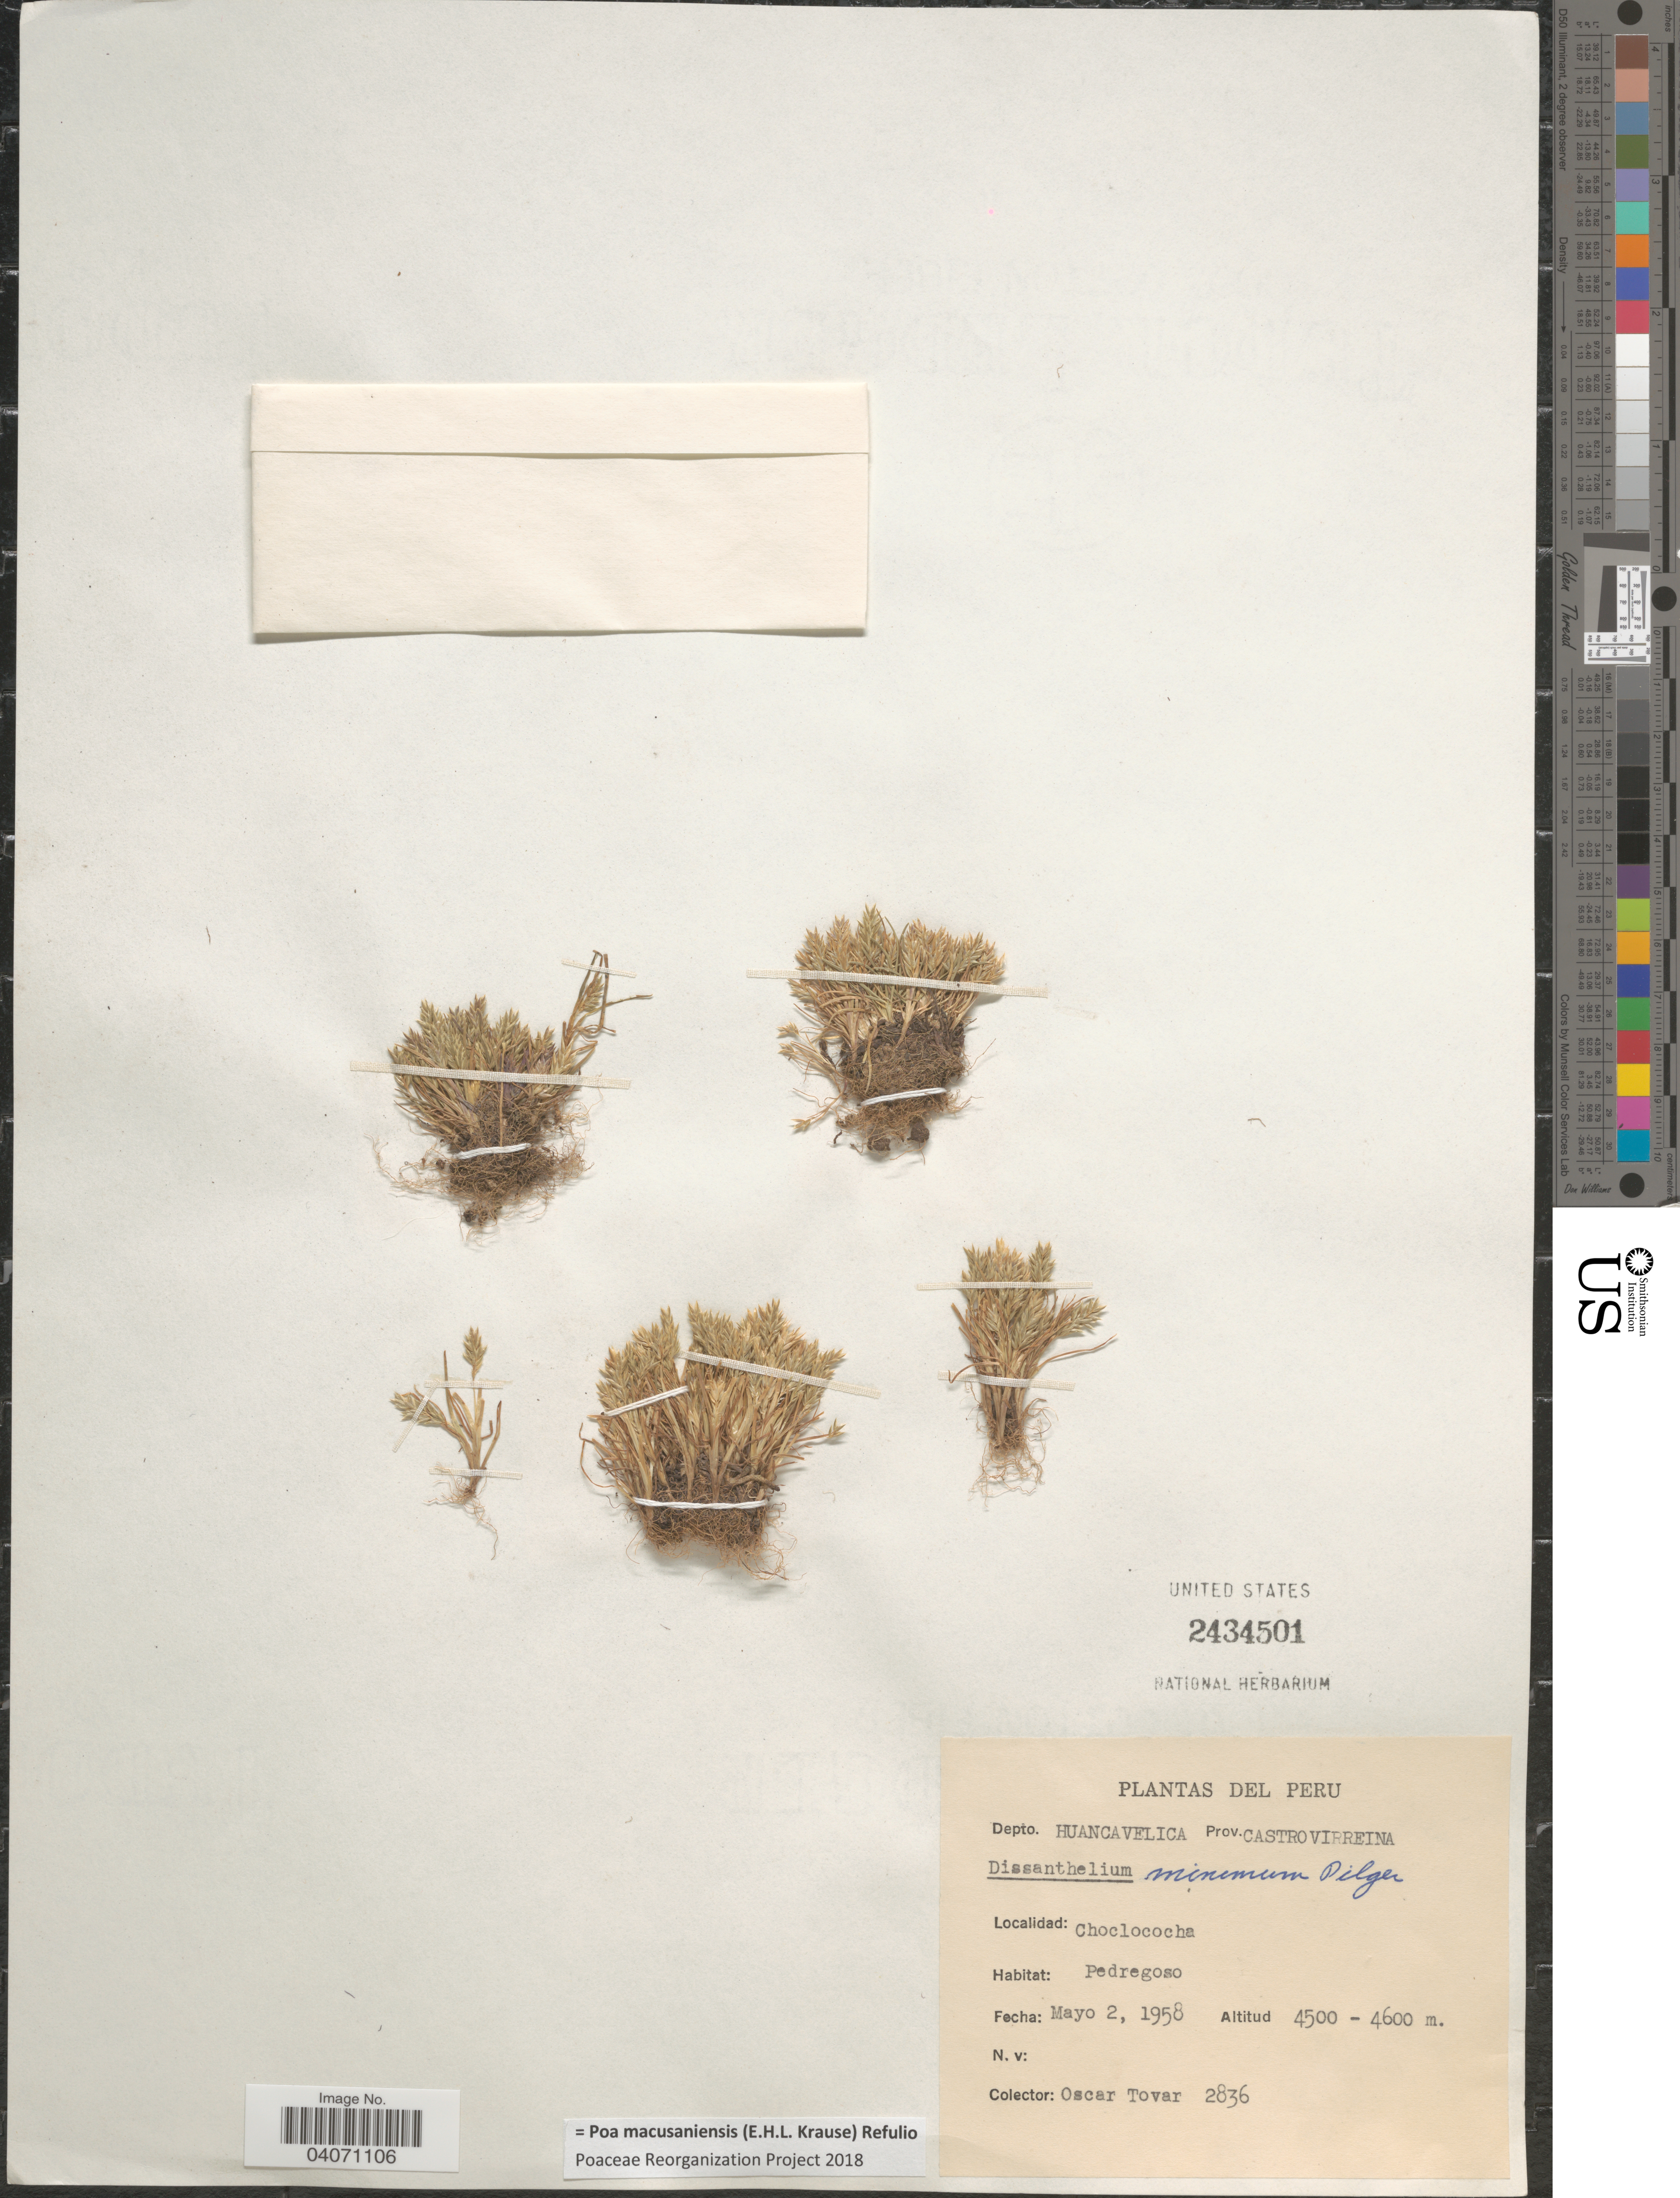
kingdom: Plantae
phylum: Tracheophyta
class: Liliopsida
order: Poales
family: Poaceae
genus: Poa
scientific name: Poa macusaniensis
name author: (E.H.L. Krause) Refulio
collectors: Ó. Tovar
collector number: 2836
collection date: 1958-05-02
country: Peru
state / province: Huancavelica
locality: Depto. Huancavelica. Prov. Castrovirreina. Choclococha.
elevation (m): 4500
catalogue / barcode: US 2434501